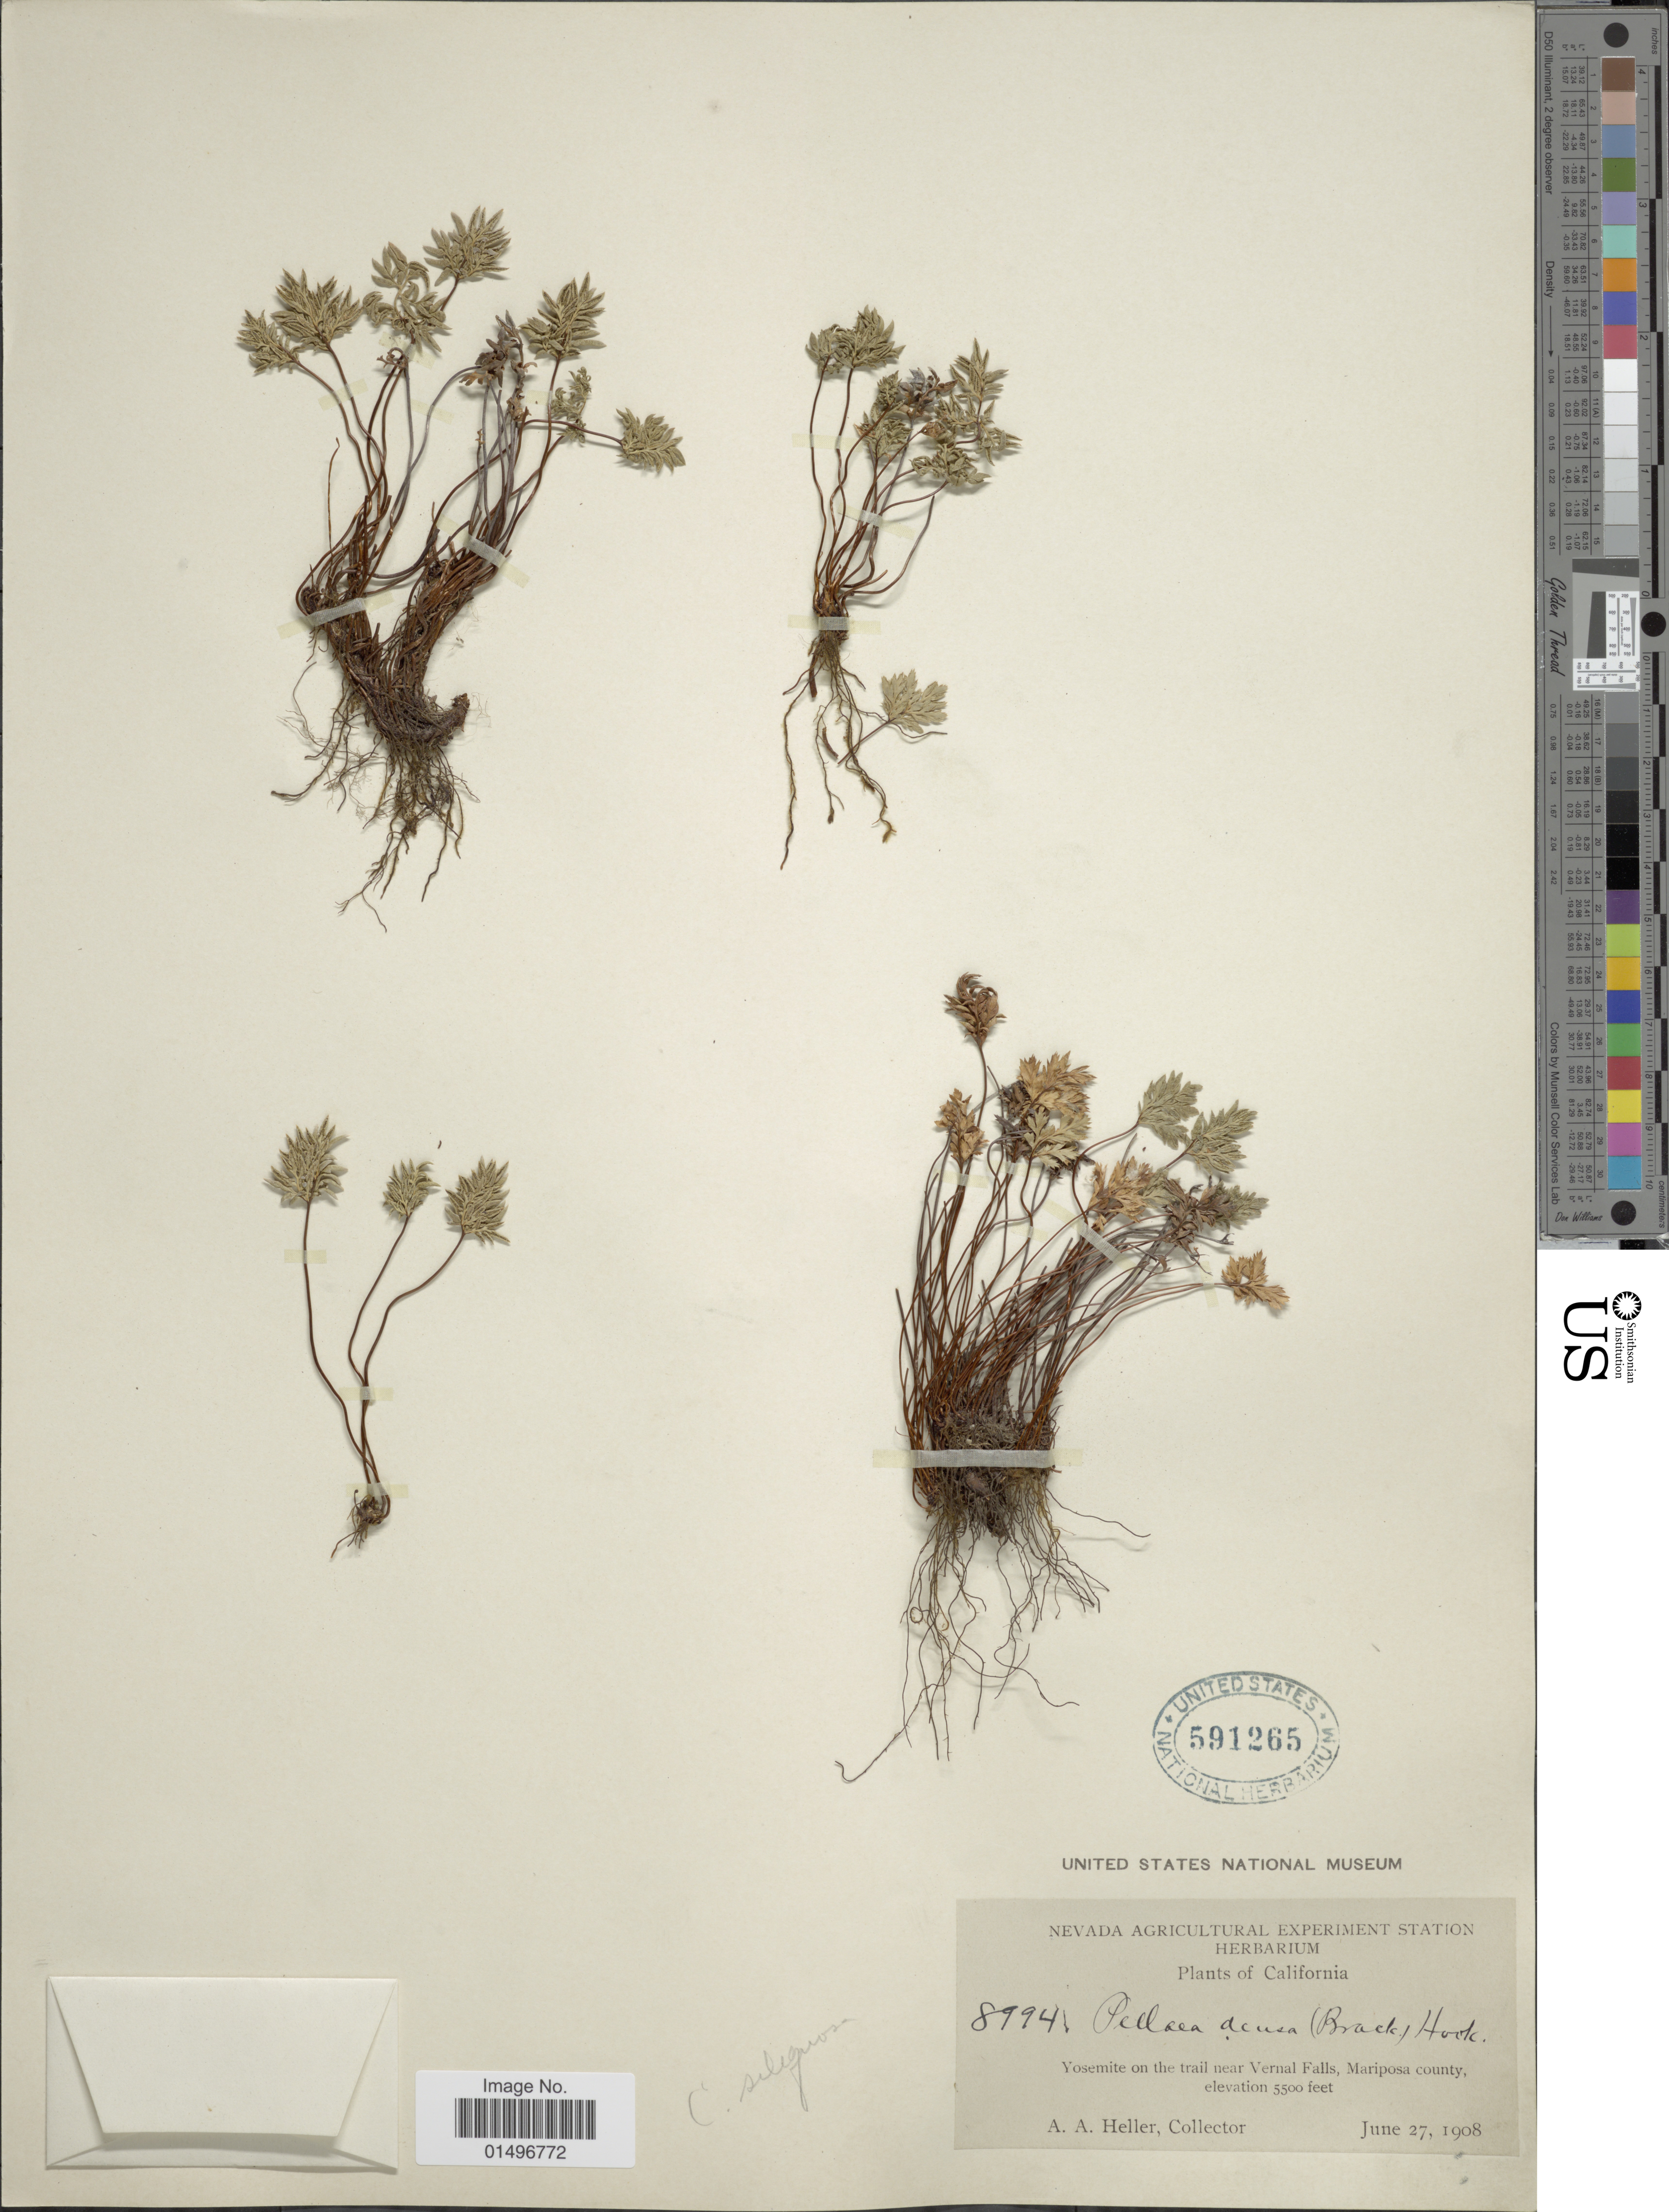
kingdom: Plantae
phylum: Tracheophyta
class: Polypodiopsida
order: Polypodiales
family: Pteridaceae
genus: Aspidotis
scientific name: Aspidotis densa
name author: (Brack.) Lellinger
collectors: A. A. Heller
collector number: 8994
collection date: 1908-06-27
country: United States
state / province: California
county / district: Mariposa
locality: California, Yosemite on trail near Vernal Falls, Marispo county.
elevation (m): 1676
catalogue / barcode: US 591265